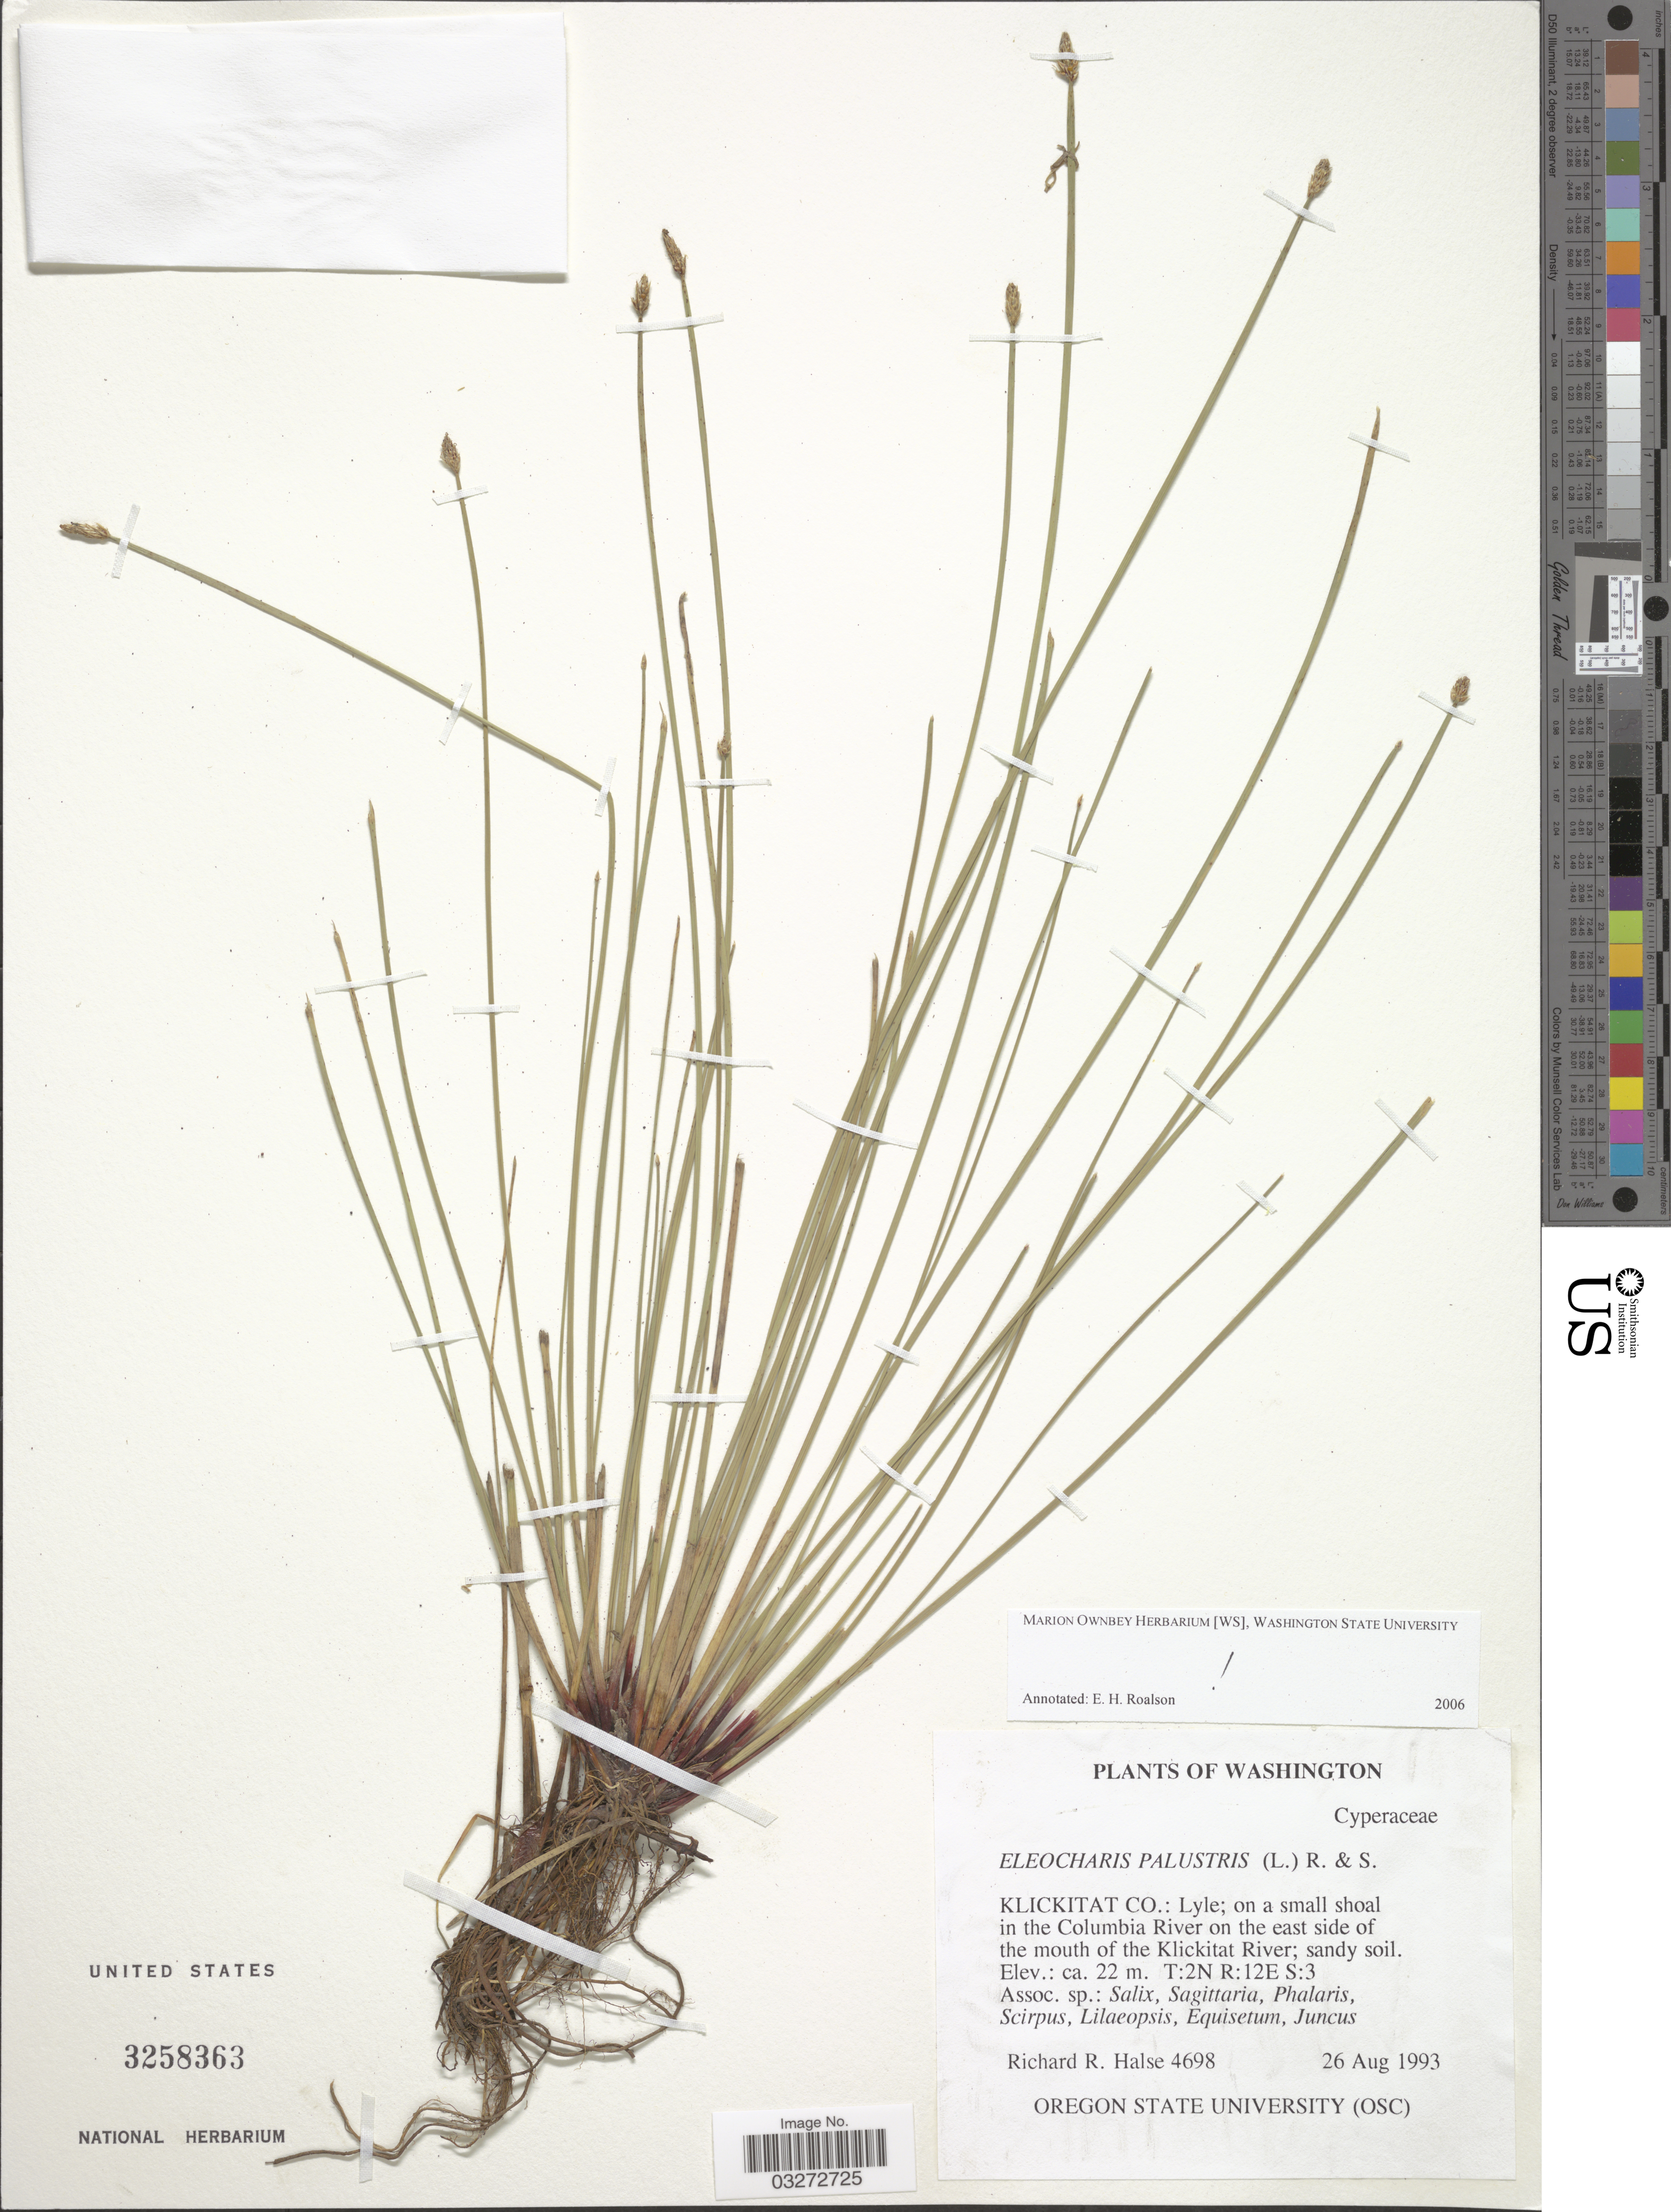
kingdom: Plantae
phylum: Tracheophyta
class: Liliopsida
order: Poales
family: Cyperaceae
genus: Eleocharis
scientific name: Eleocharis palustris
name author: (L.) Roem. & Schult.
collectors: R. Halse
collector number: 4698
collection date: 1993-08-26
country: United States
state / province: Washington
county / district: Klickitat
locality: Klickitat Co.: Lyle; on a small shoal in the Columbia River on the east side of the mouth of the Klickitat River. T:2N R:12E S:3.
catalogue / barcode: US 3258363